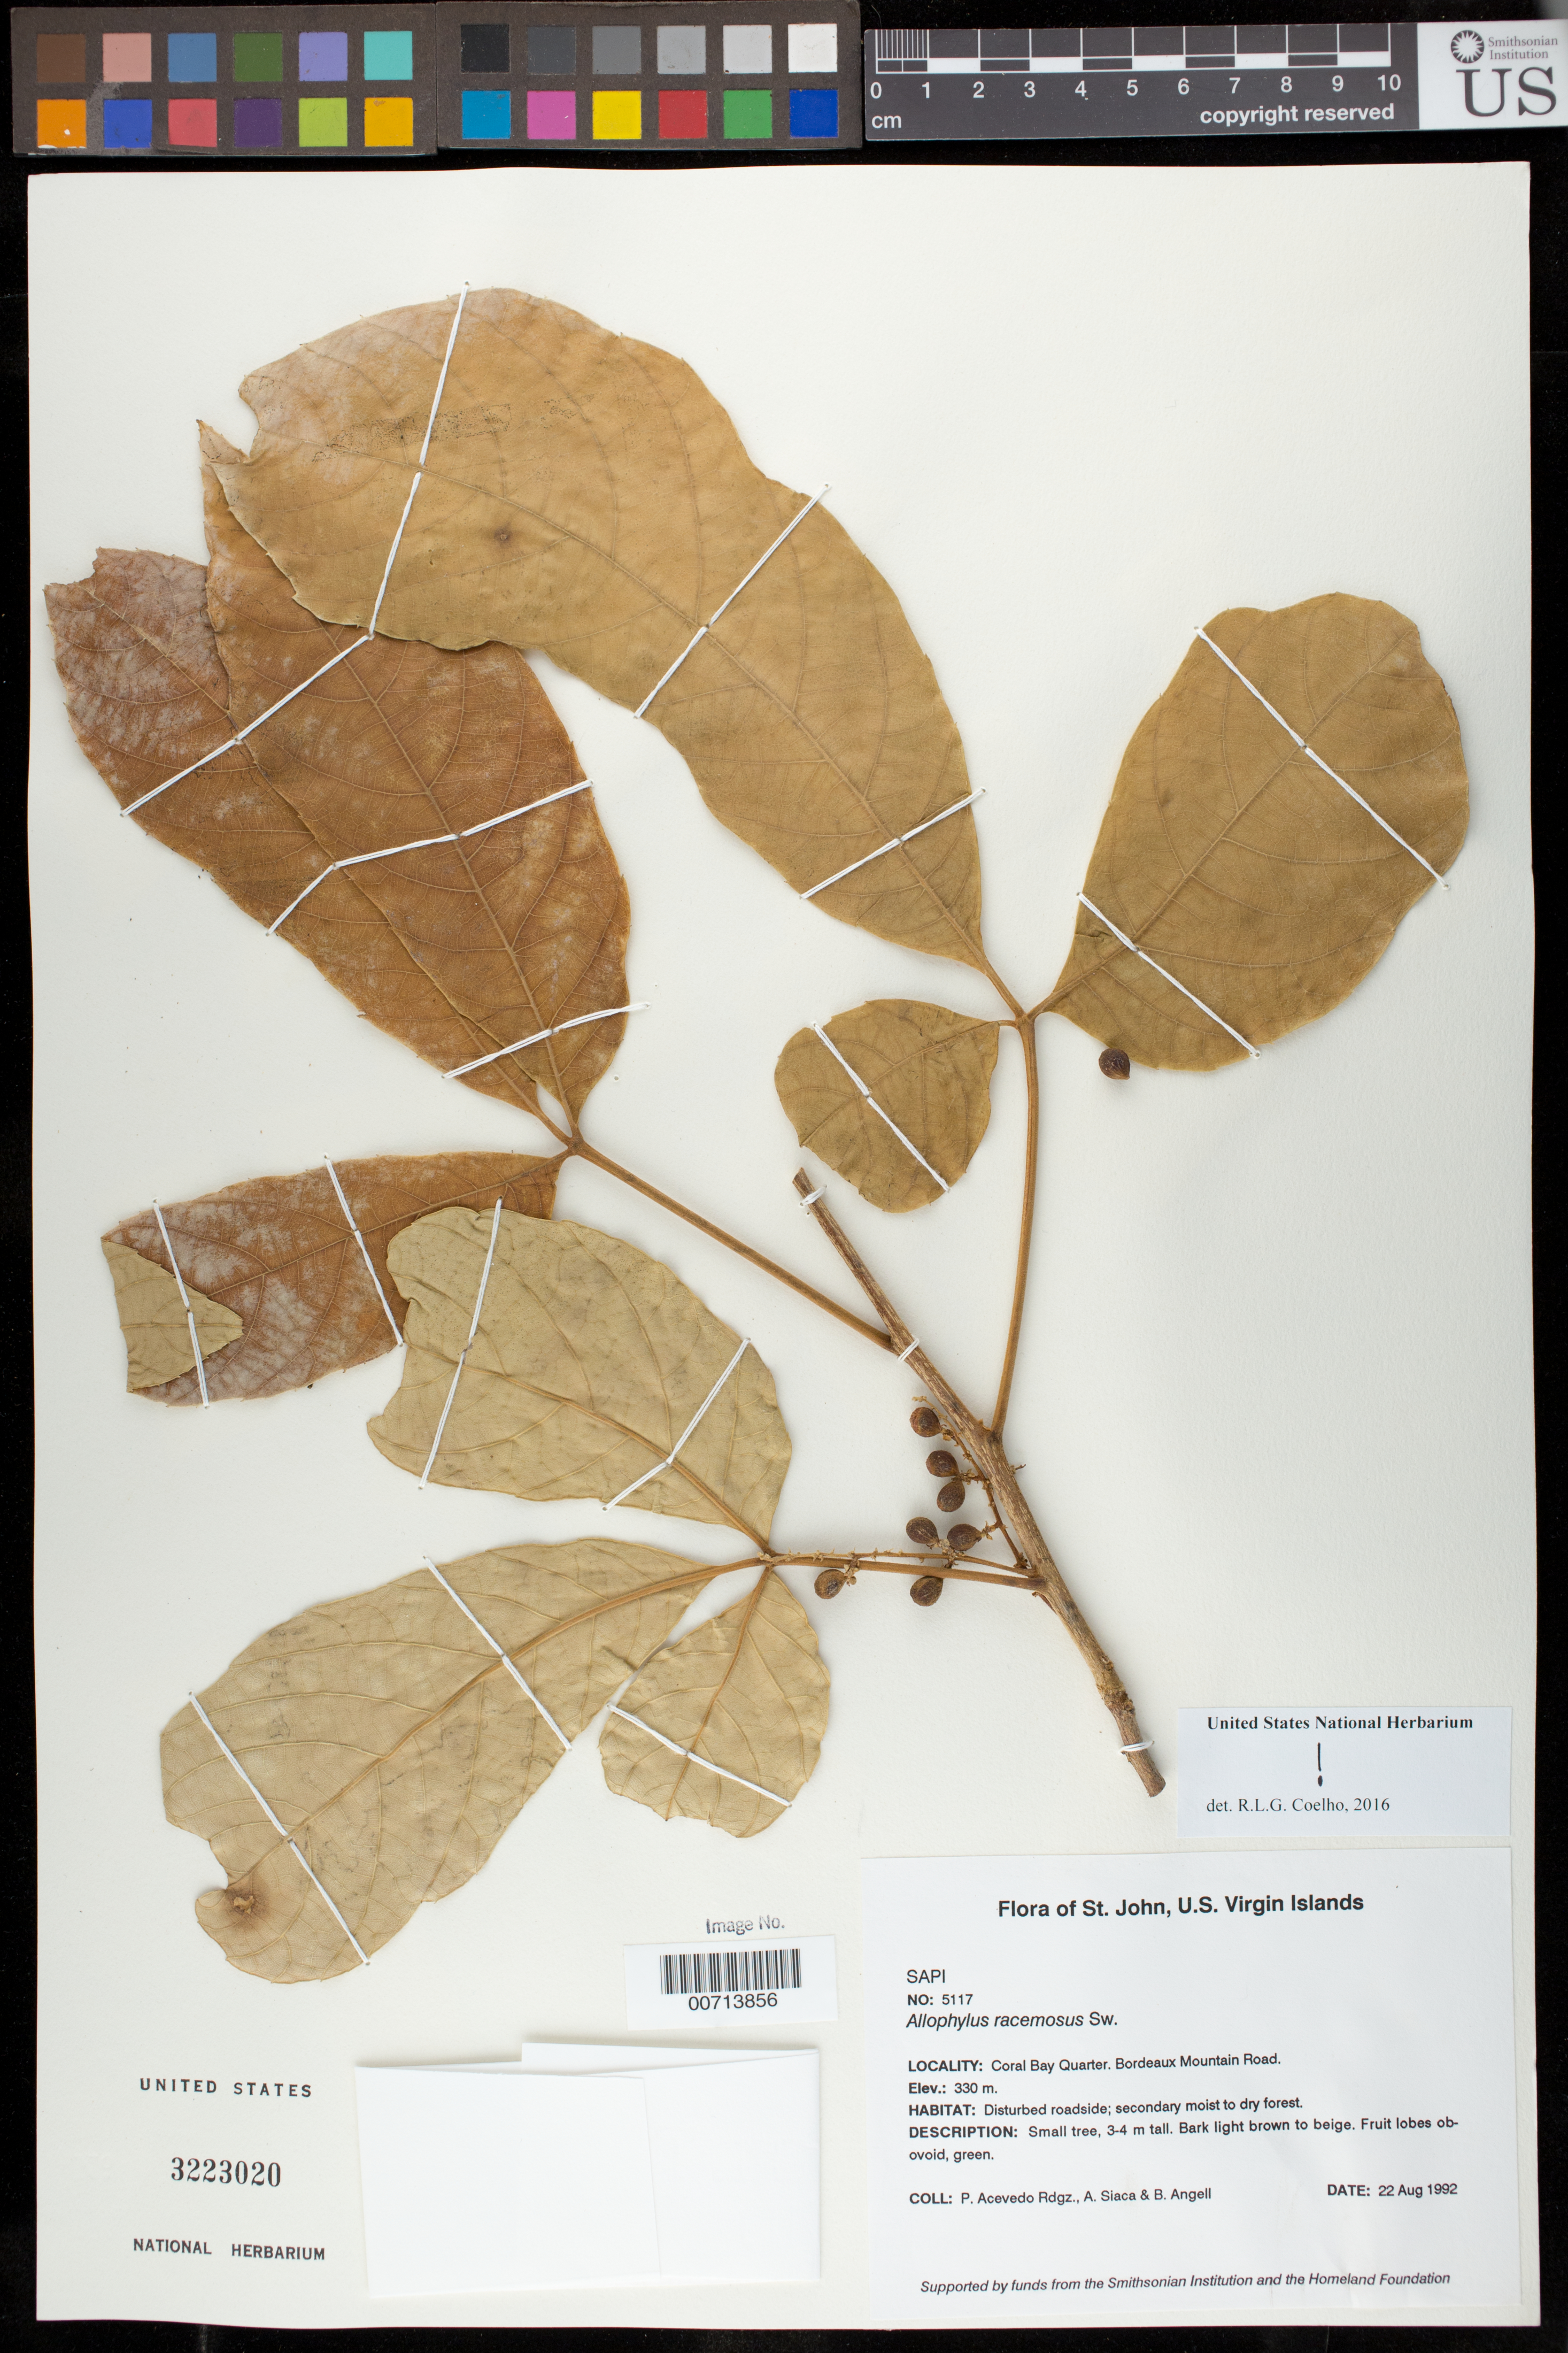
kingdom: Plantae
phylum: Tracheophyta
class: Magnoliopsida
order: Sapindales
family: Sapindaceae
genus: Allophylus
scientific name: Allophylus racemosus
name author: Sw.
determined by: Coelho, Rubens L. G.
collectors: P. Acevedo-Rodr., A. Siaca & Bobbi Angell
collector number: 5117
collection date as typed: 22 Aug 1992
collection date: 1992-08-22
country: U.S. Virgin Islands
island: St. John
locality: Coral Bay Quarter; along dirt road to Bordeaux Mountain..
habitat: Disturbed roadside; secondary moist to dry forest.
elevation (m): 330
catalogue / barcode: US 3223020